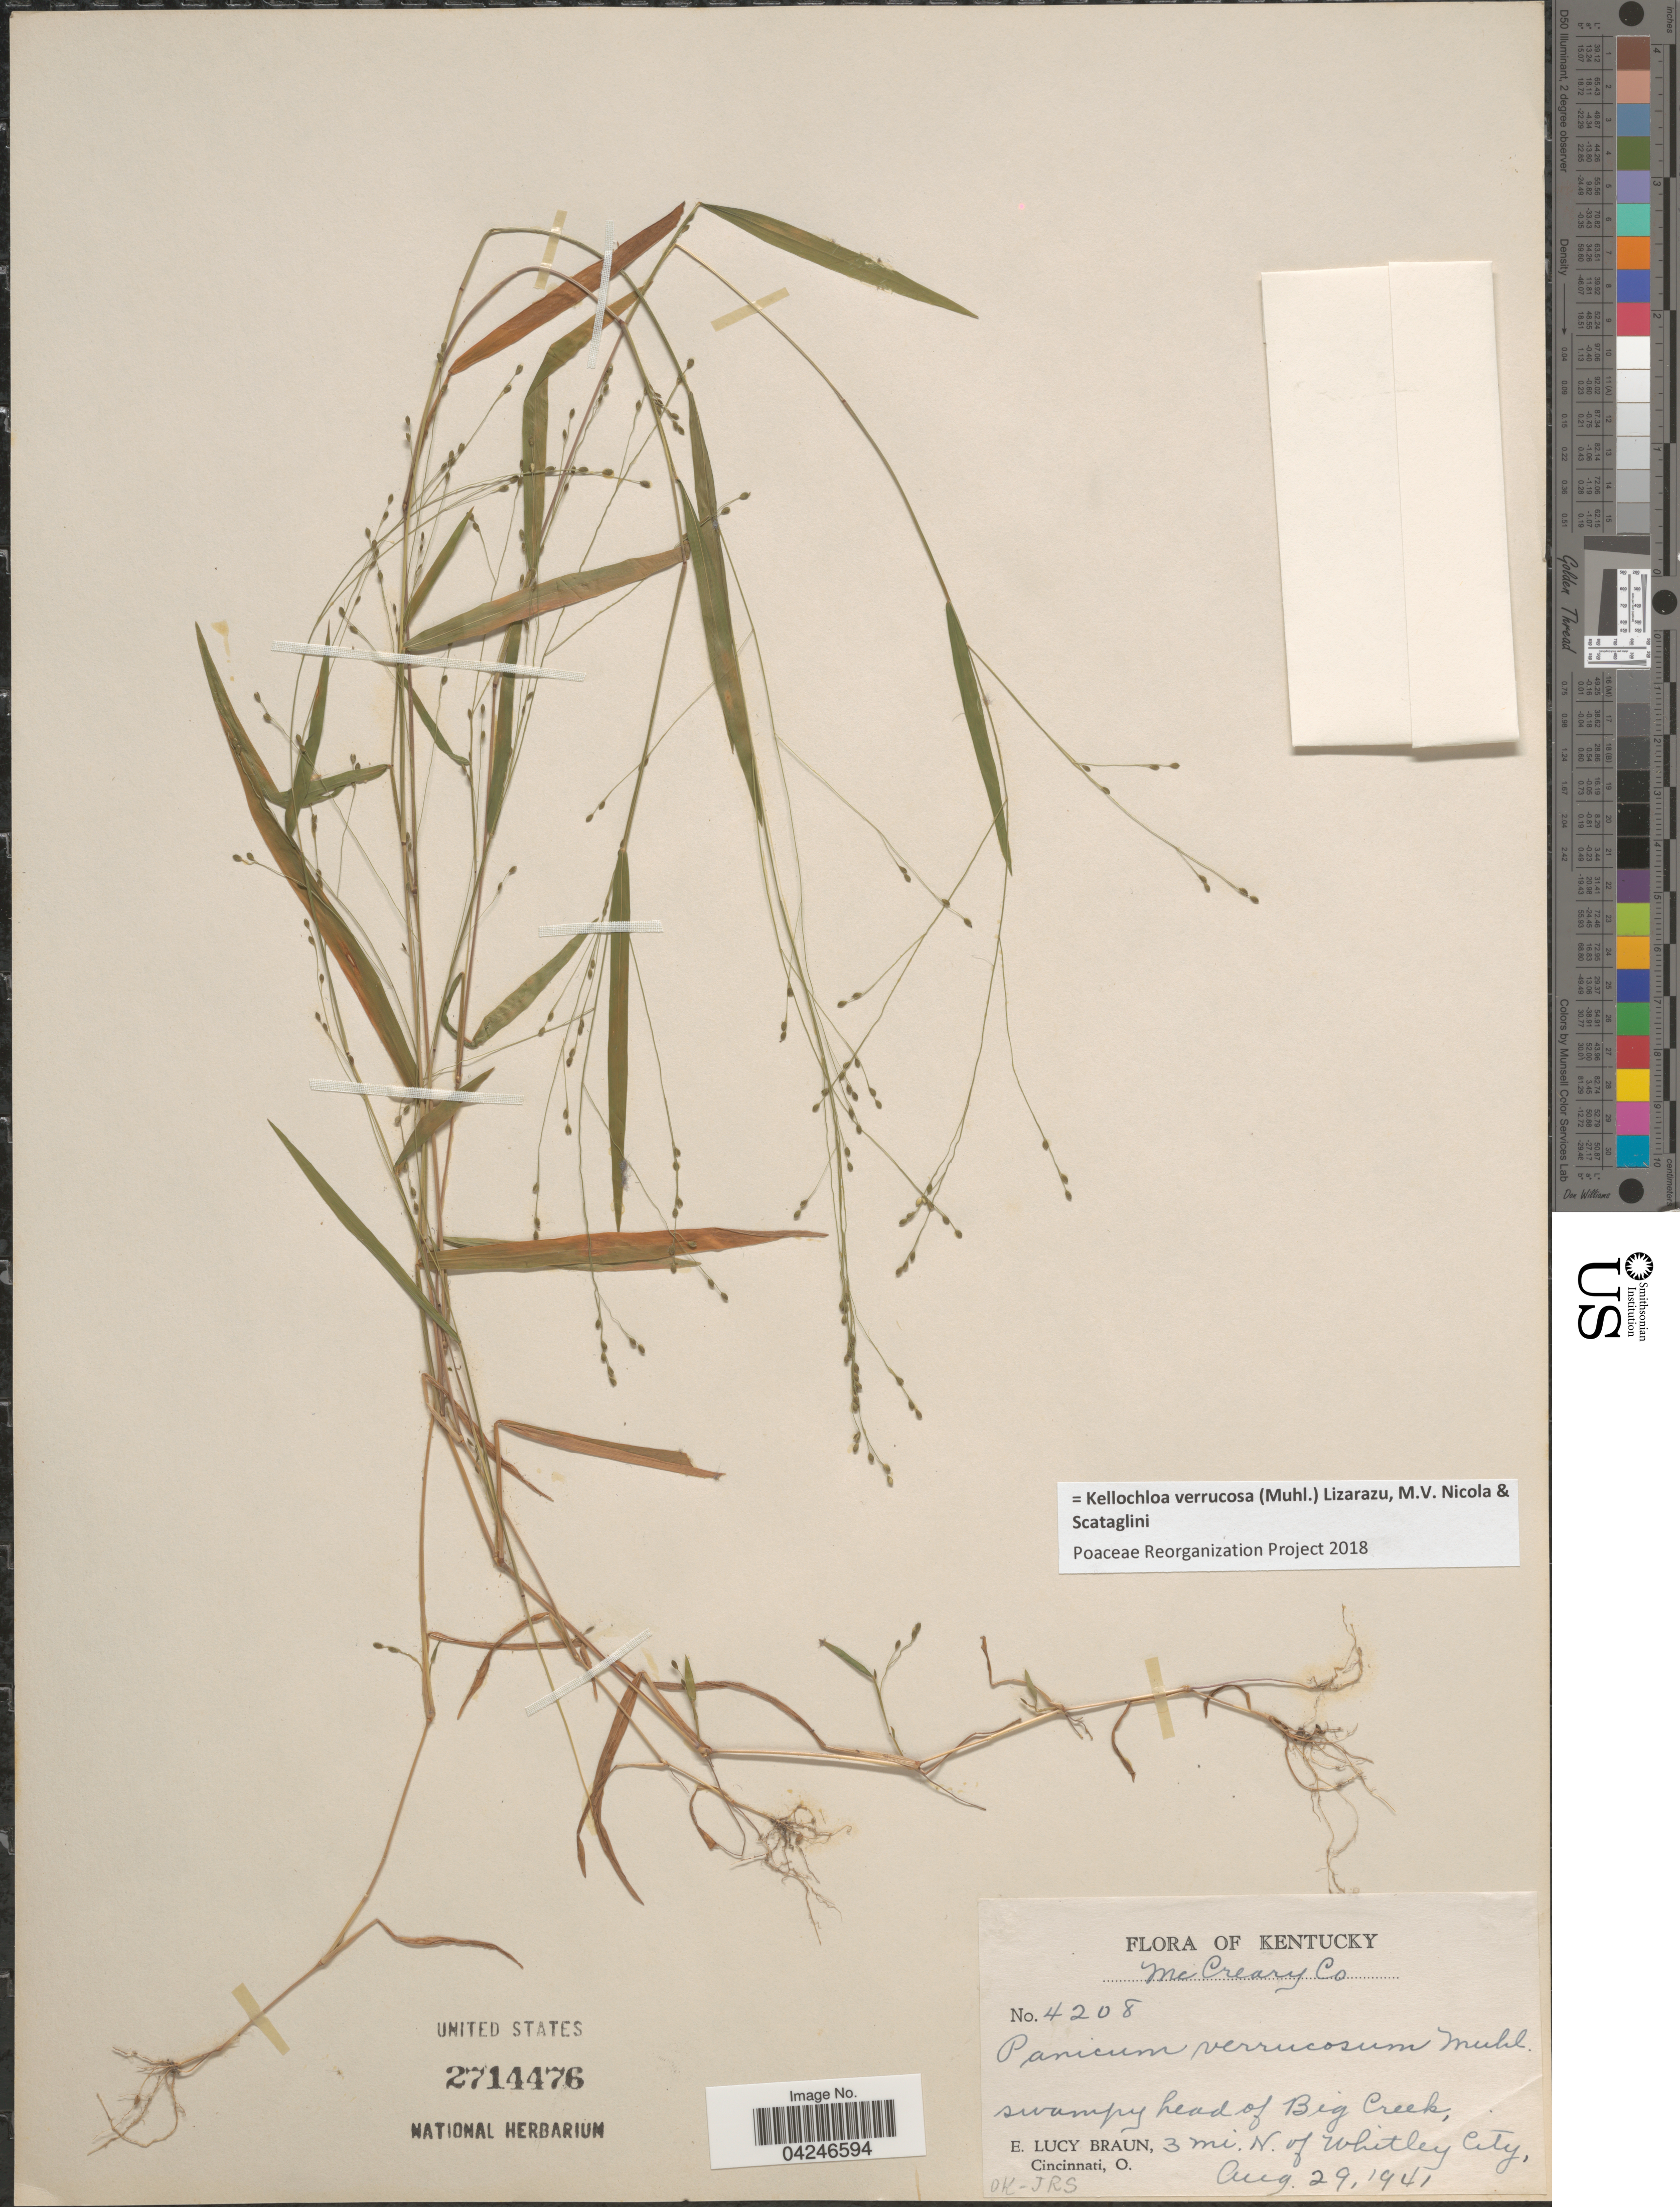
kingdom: Plantae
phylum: Tracheophyta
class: Liliopsida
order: Poales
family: Poaceae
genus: Kellochloa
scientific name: Kellochloa verrucosa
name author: (Muhl.) Lizarazu et al.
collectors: E. L. Braun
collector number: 4208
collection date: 1941-08-29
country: United States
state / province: Kentucky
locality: McCreary Co. Swampy head of Big Creek, 3 mi. N. of Whitley City.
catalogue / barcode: US 2714476